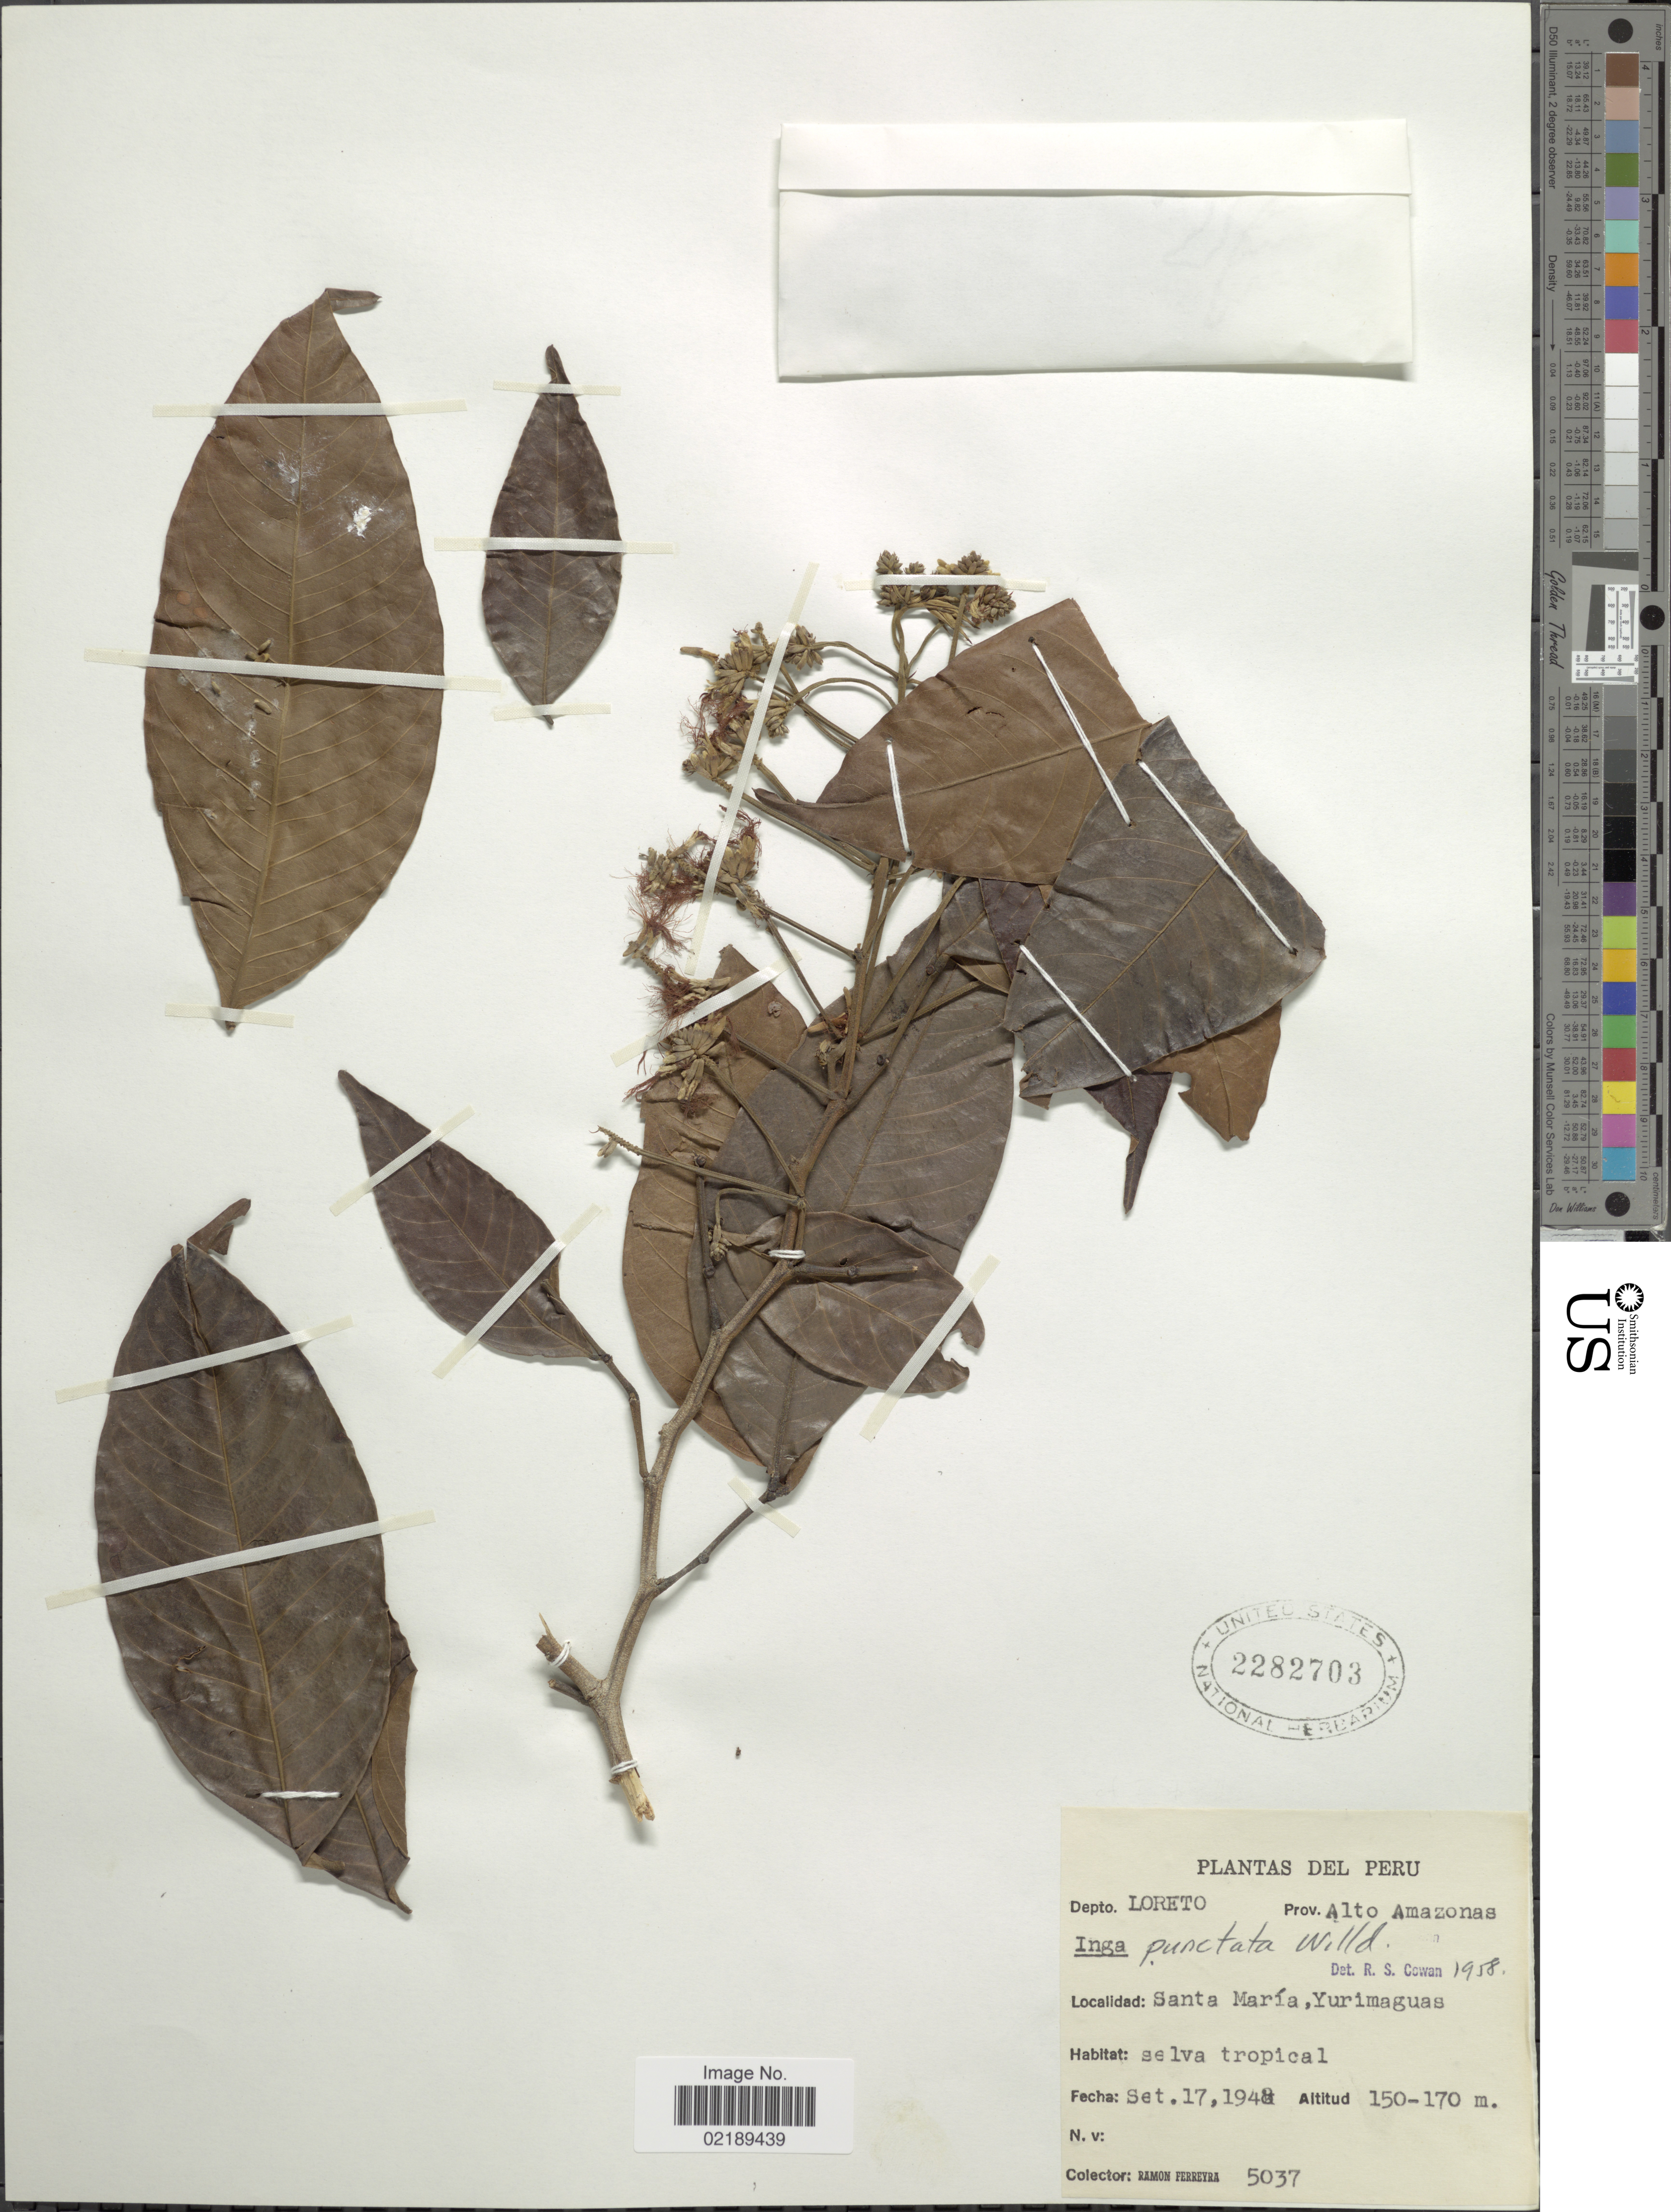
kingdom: Plantae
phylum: Tracheophyta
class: Magnoliopsida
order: Fabales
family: Fabaceae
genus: Inga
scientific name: Inga punctata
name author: Willd.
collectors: R. A. Ferreyra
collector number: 5037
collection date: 1948-09-17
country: Peru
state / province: Loreto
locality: Prov. Alto Amazonas, Santa Maria, Yurimaguas.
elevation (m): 150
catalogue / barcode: US 2282703